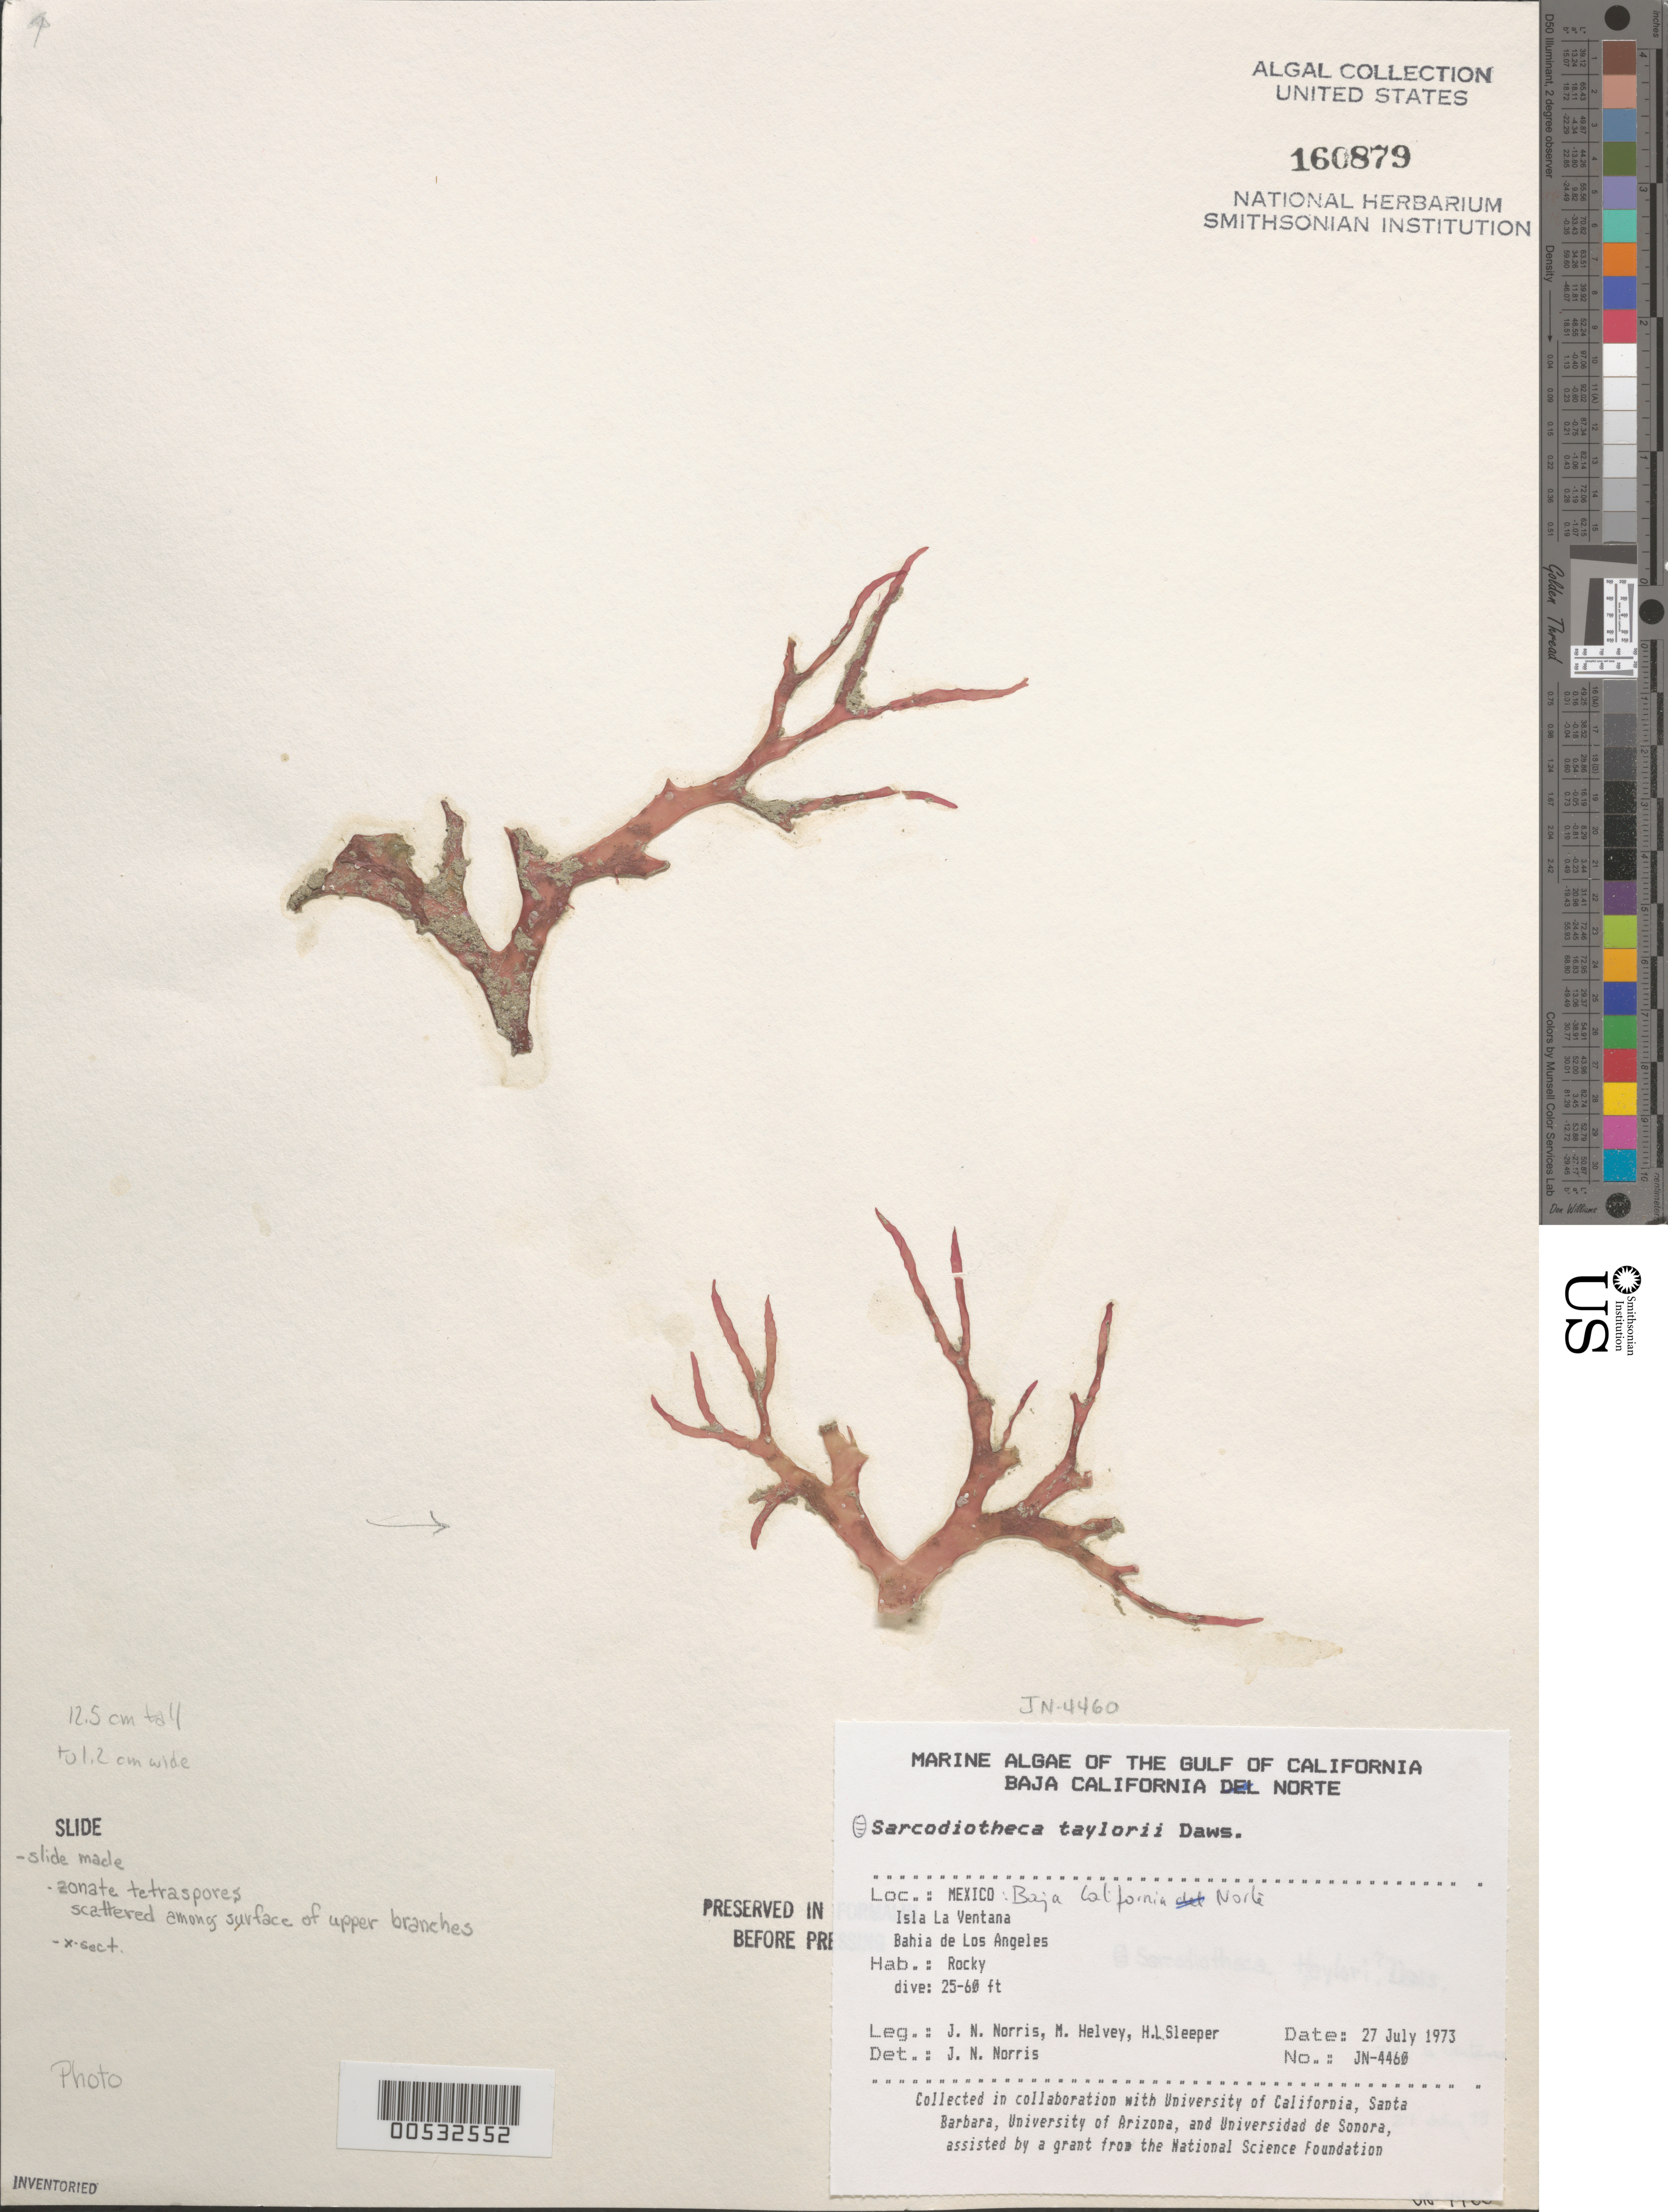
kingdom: Plantae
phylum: Rhodophyta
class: Florideophyceae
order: Gigartinales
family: Solieriaceae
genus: Sarcodiotheca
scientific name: Sarcodiotheca taylorii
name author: E.Y. Dawson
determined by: Norris, James N.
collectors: J. N. Norris, M. Helvey & H. Sleeper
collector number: JN-4460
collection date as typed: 27 Jul 1973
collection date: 1973-07-27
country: Mexico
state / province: Baja California Norte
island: Isla la Ventana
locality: Bahia de Los Angeles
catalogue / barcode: US 160879